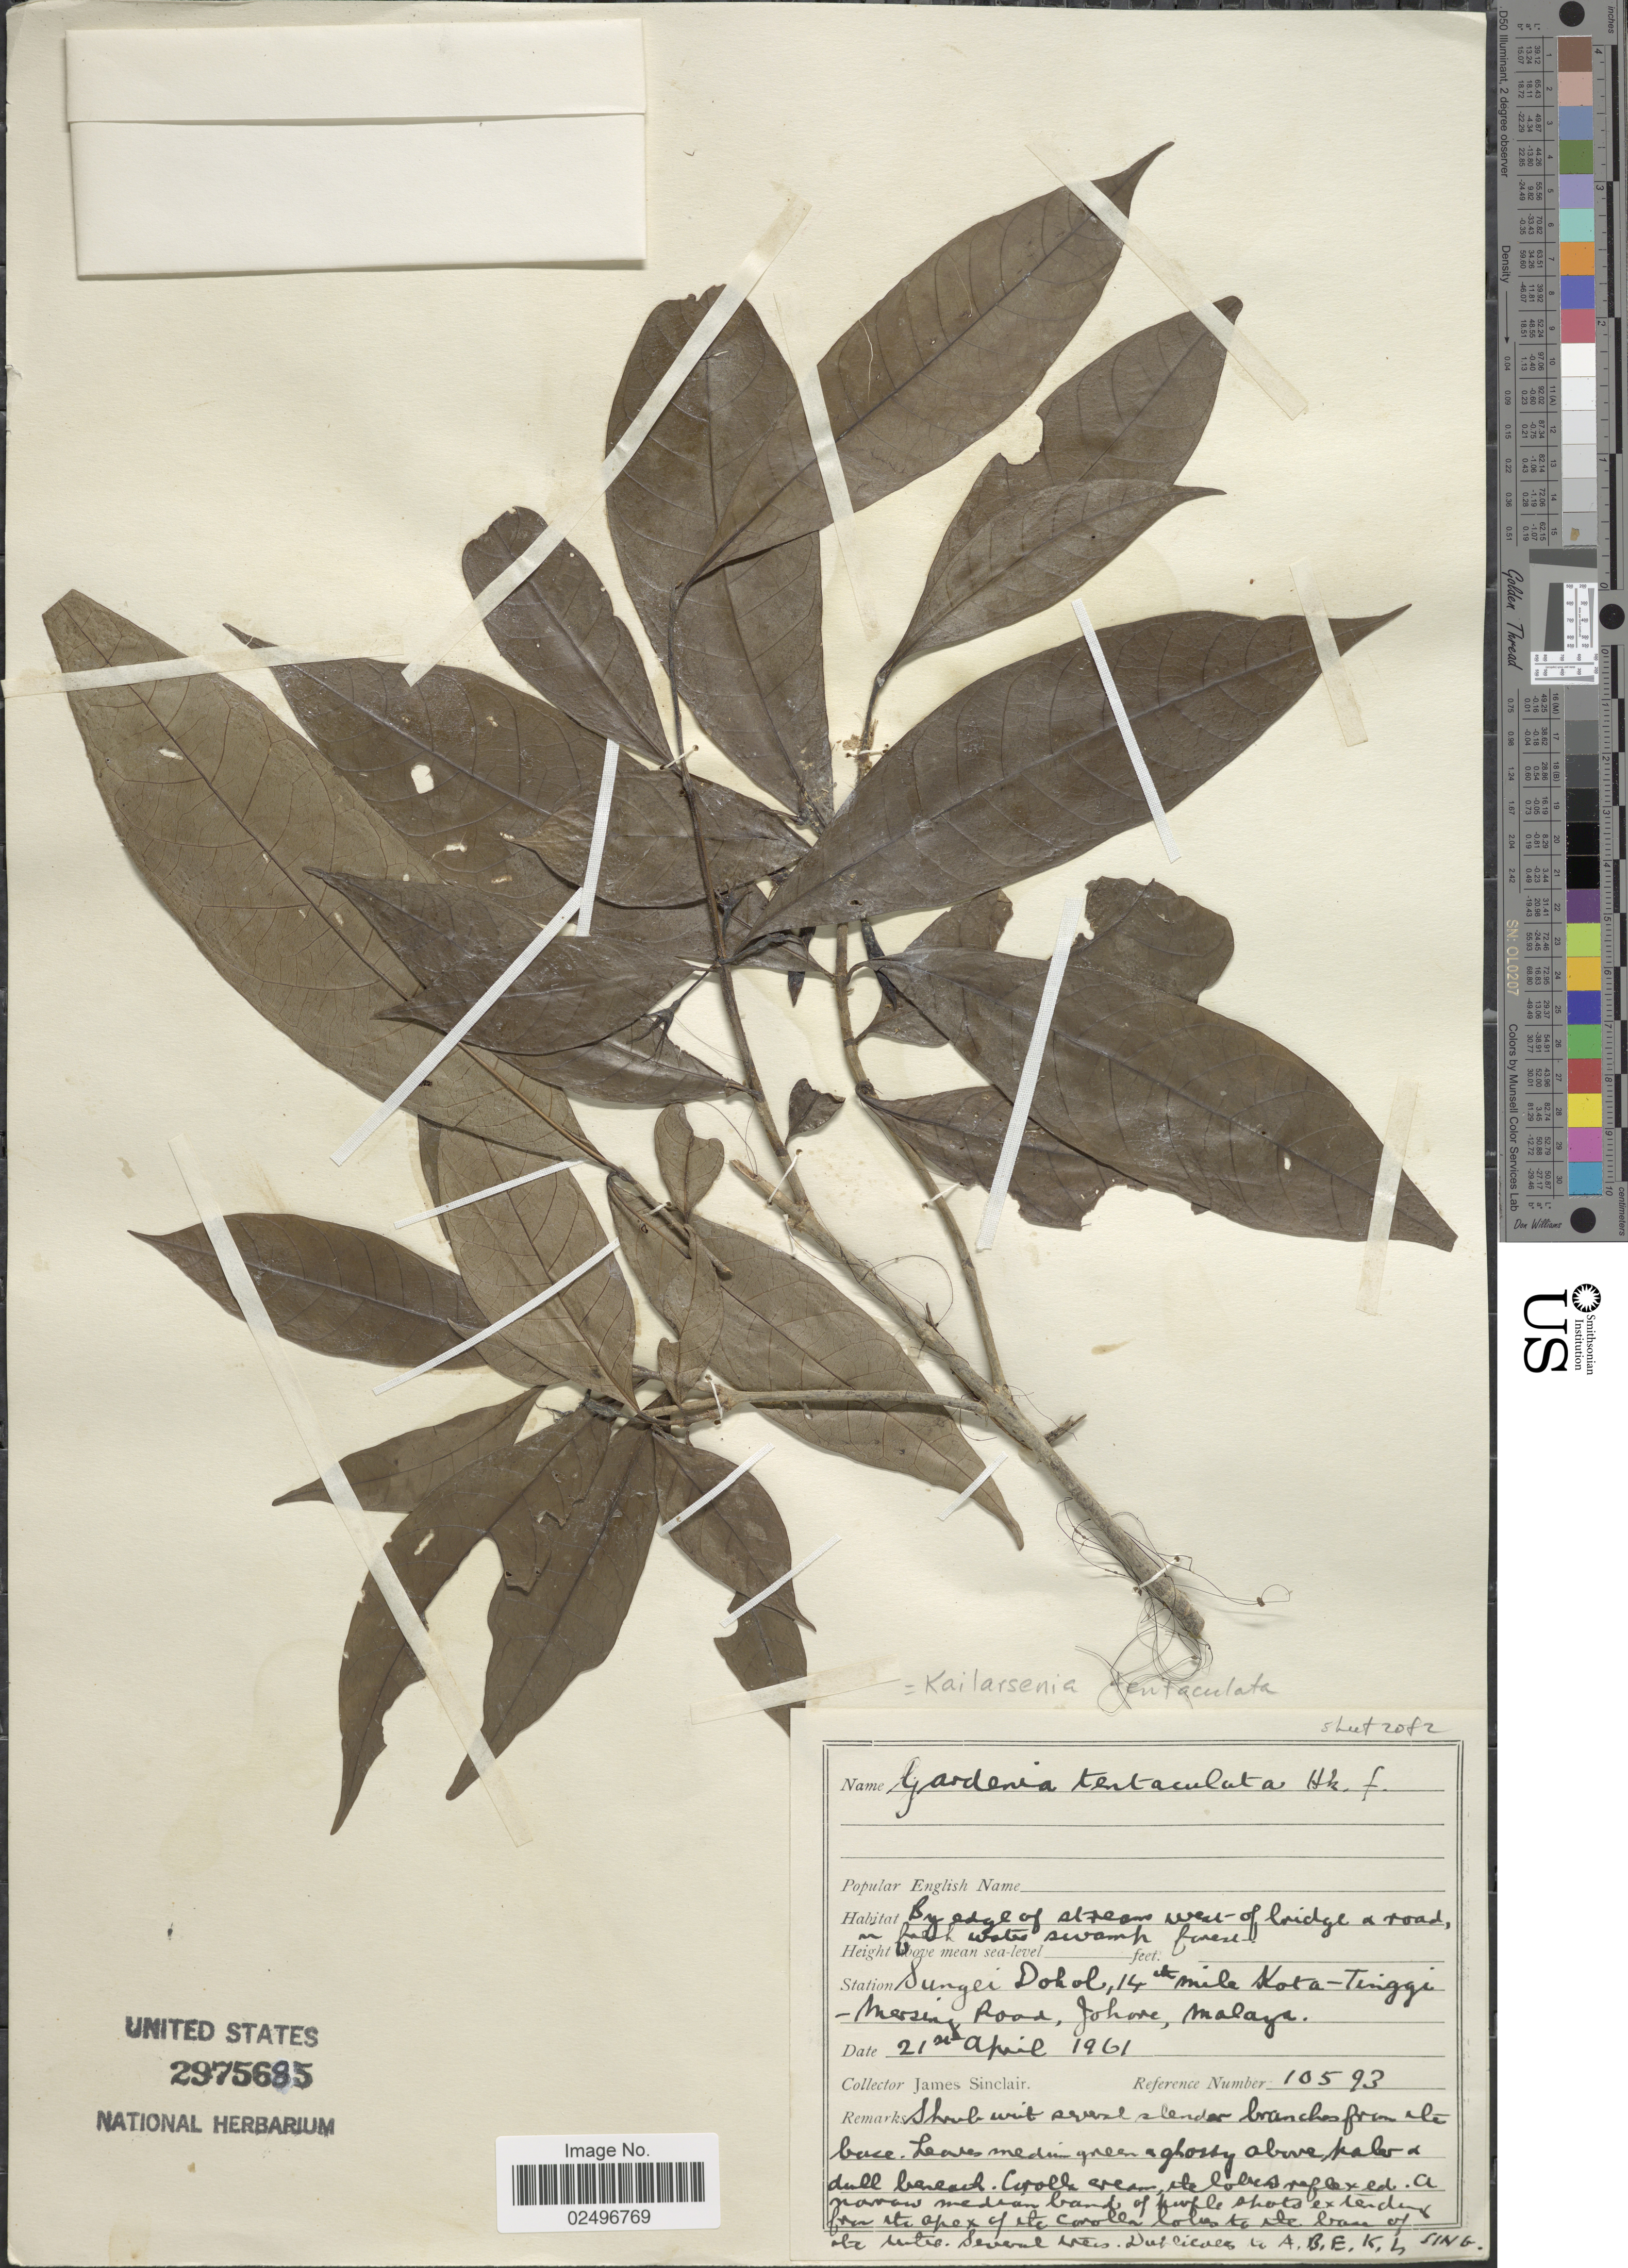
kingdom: Plantae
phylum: Tracheophyta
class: Magnoliopsida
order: Gentianales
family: Rubiaceae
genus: Kailarsenia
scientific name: Kailarsenia tentaculata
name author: (Hook. f.) Tirveng.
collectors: J. Sinclair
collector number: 10593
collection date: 1961-04-21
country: Malaysia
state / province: Johor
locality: Sungai Johol, 14th mile Kota-Tenggi Mersing Road, Johore, Malaya.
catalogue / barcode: US 2975685